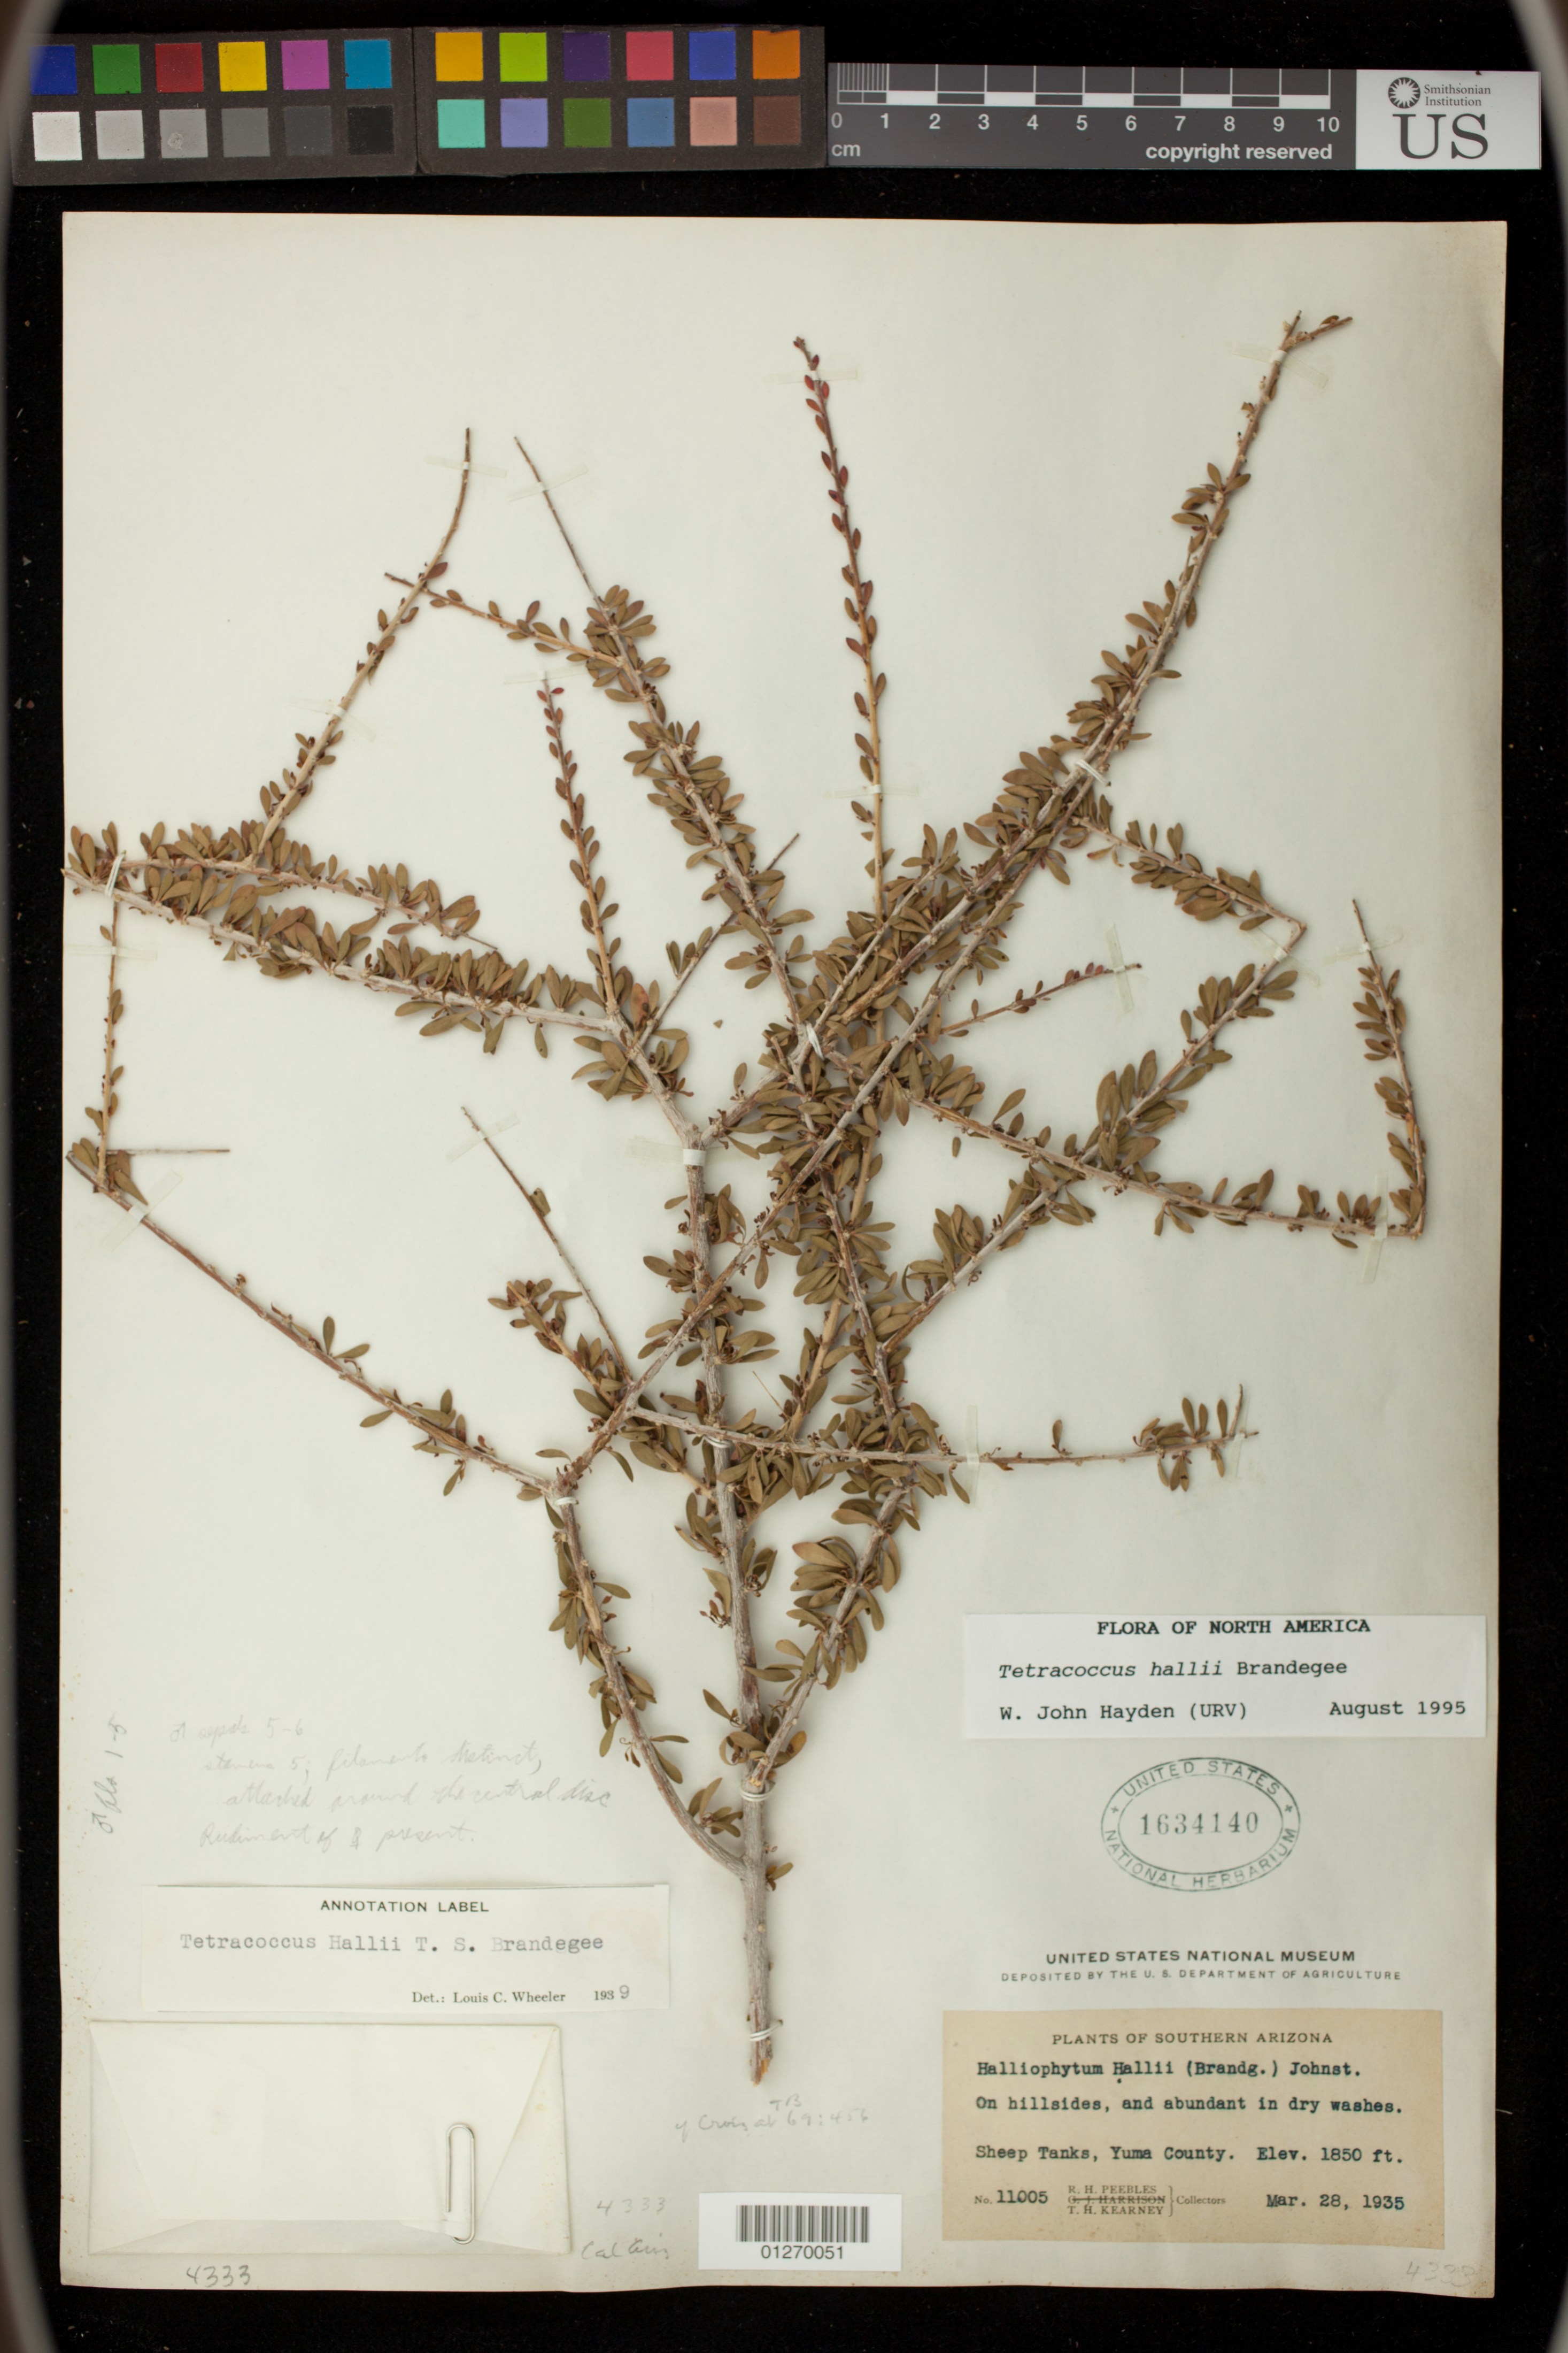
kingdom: Plantae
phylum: Tracheophyta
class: Magnoliopsida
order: Malpighiales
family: Picrodendraceae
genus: Tetracoccus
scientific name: Tetracoccus hallii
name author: Brandegee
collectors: R. H. Peebles & T. H. Kearney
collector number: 11005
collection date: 1935-03-28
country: United States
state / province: Arizona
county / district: Yuma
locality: Sheep tanks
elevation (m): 564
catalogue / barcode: US 1634140